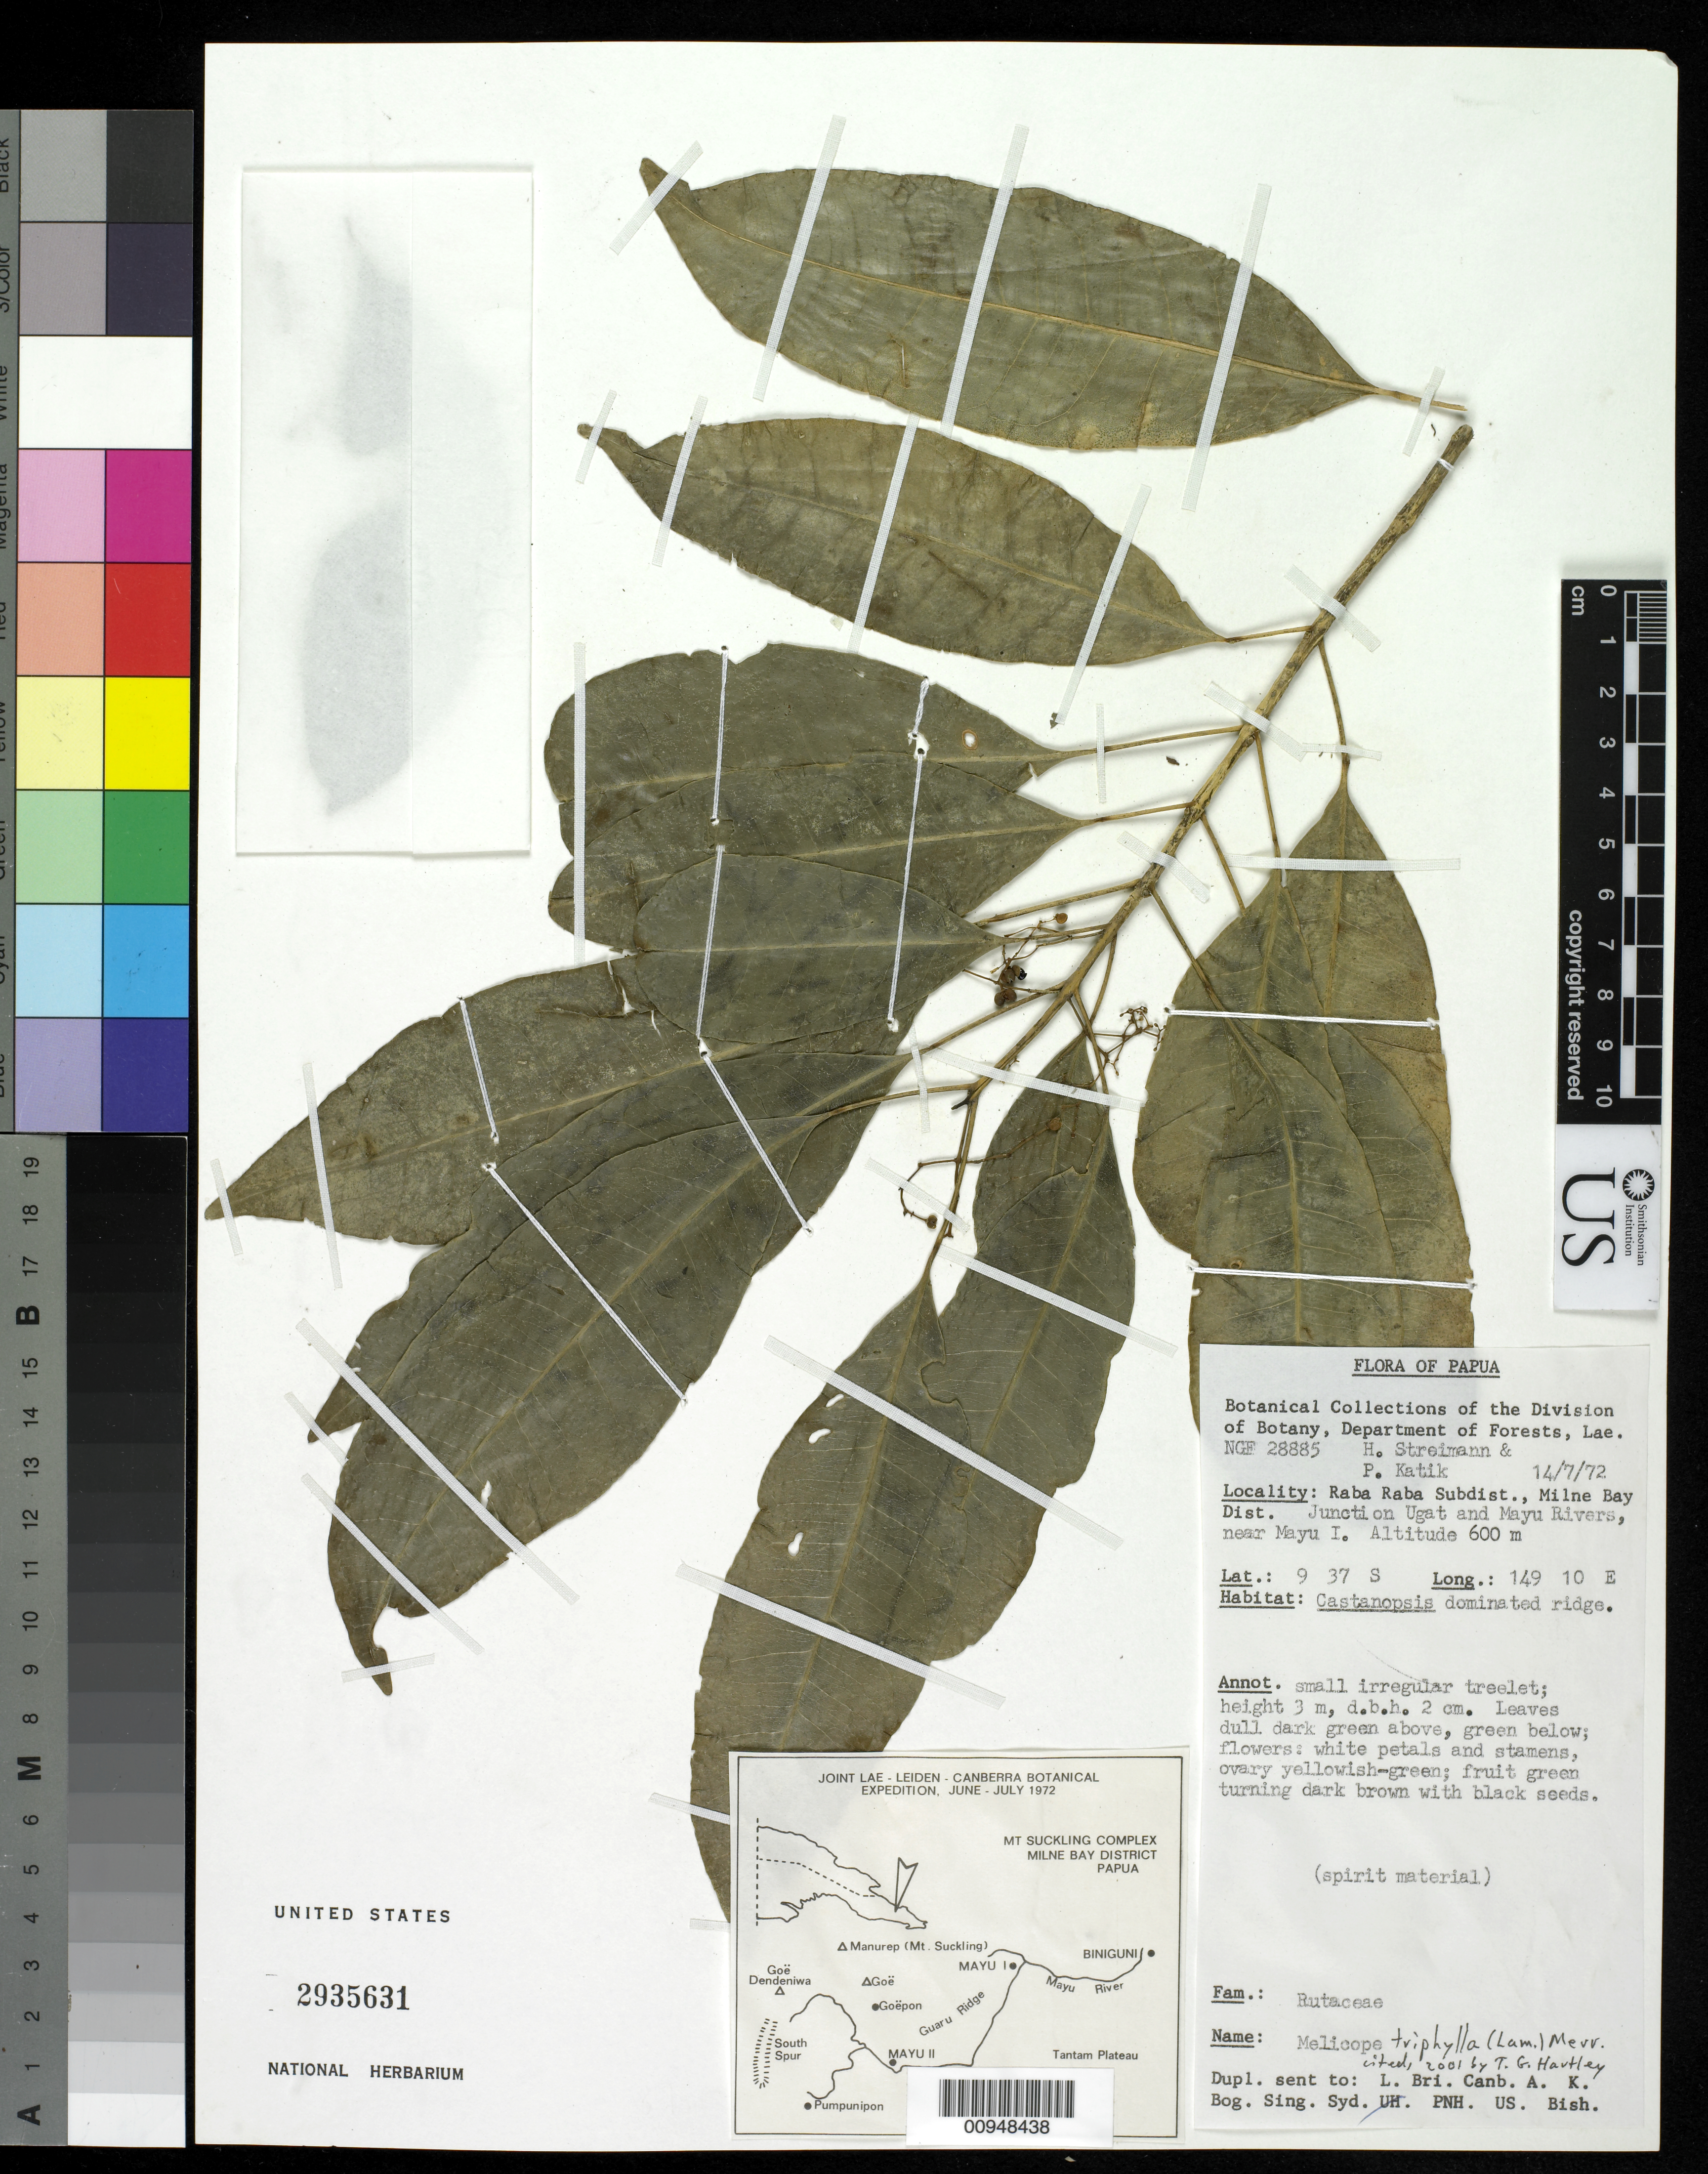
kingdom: Plantae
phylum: Tracheophyta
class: Magnoliopsida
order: Sapindales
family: Rutaceae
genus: Melicope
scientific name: Melicope triphylla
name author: (Lam.) Merr.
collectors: H. Streimann & P. Katik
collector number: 28885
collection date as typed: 14 Jul 1972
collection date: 1972-07-14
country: Papua New Guinea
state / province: Milne Bay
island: New Guinea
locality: Raba Raba Subdist. Junction Ugat and Mayu Rivers, near Mayu I.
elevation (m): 600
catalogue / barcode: US 2935631